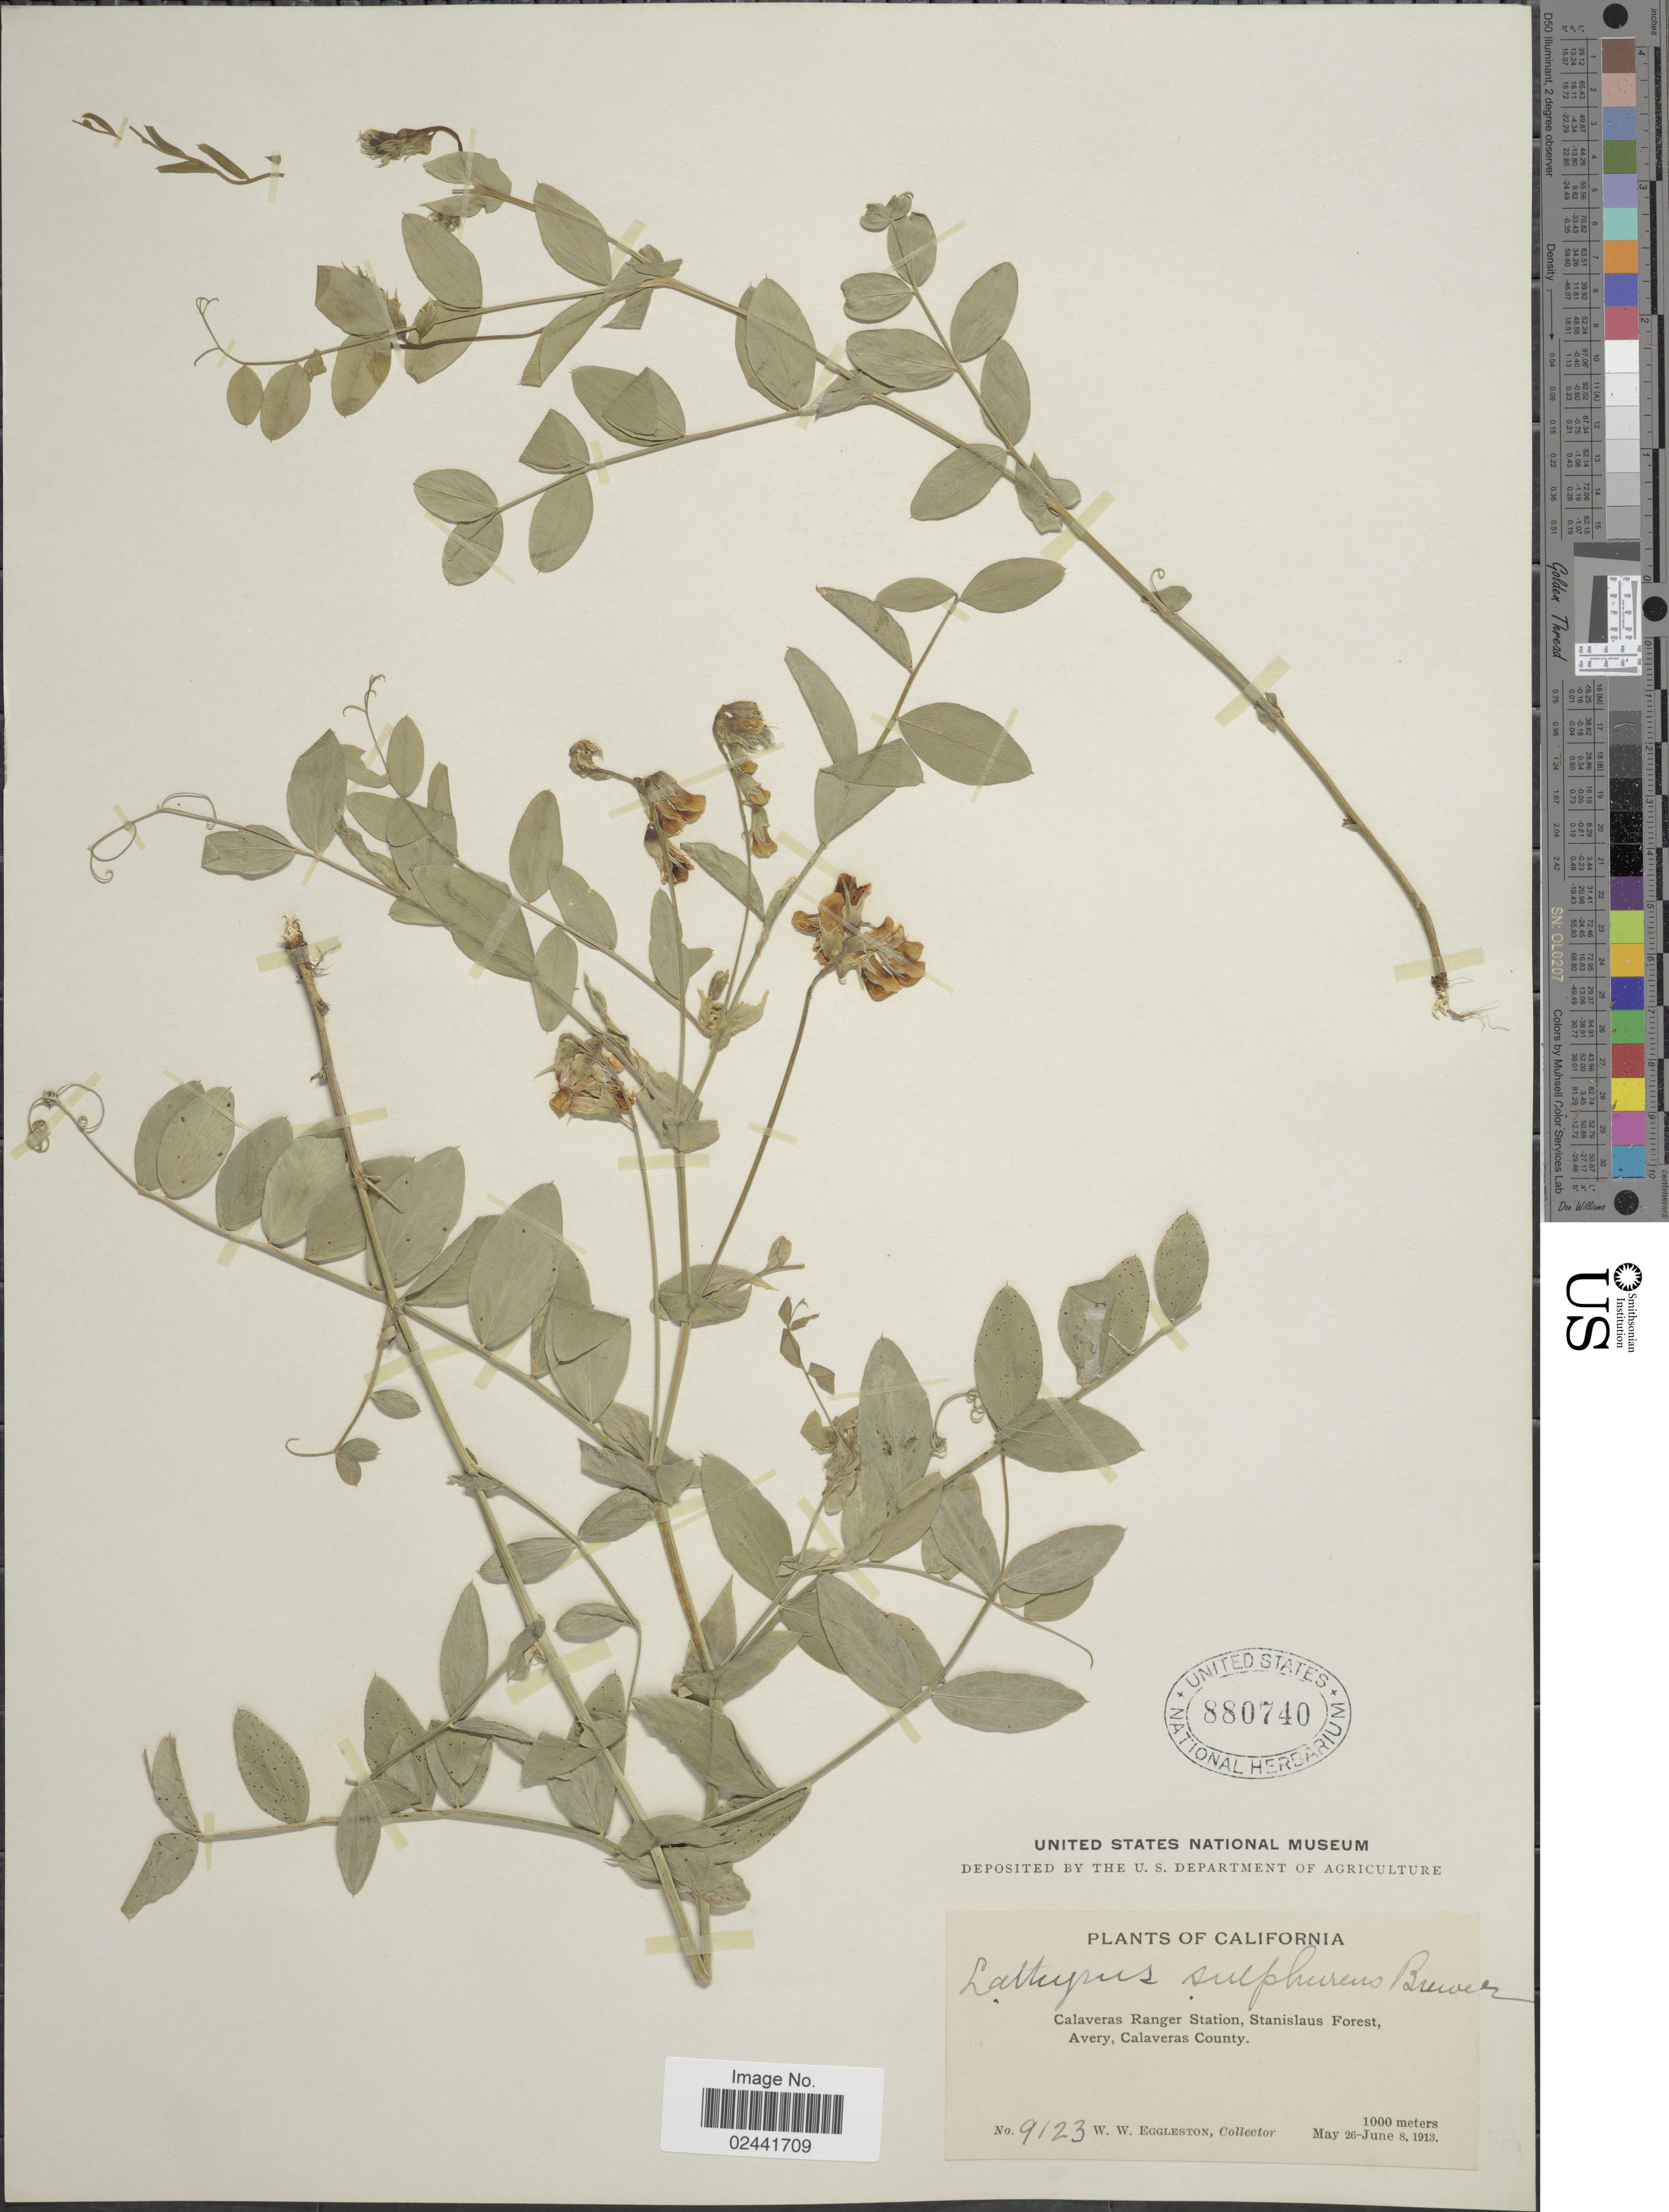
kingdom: Plantae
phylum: Tracheophyta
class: Magnoliopsida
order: Fabales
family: Fabaceae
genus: Lathyrus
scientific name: Lathyrus sulphureus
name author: W.H. Brewer ex A. Gray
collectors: W. W. Eggleston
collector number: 9123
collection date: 1913-05-26/1913-06-08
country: United States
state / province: California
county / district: Calaveras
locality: Calaveras Ranger Station, Stanislaus Forest, Avery, Calaveras County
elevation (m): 1000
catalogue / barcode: US 880740